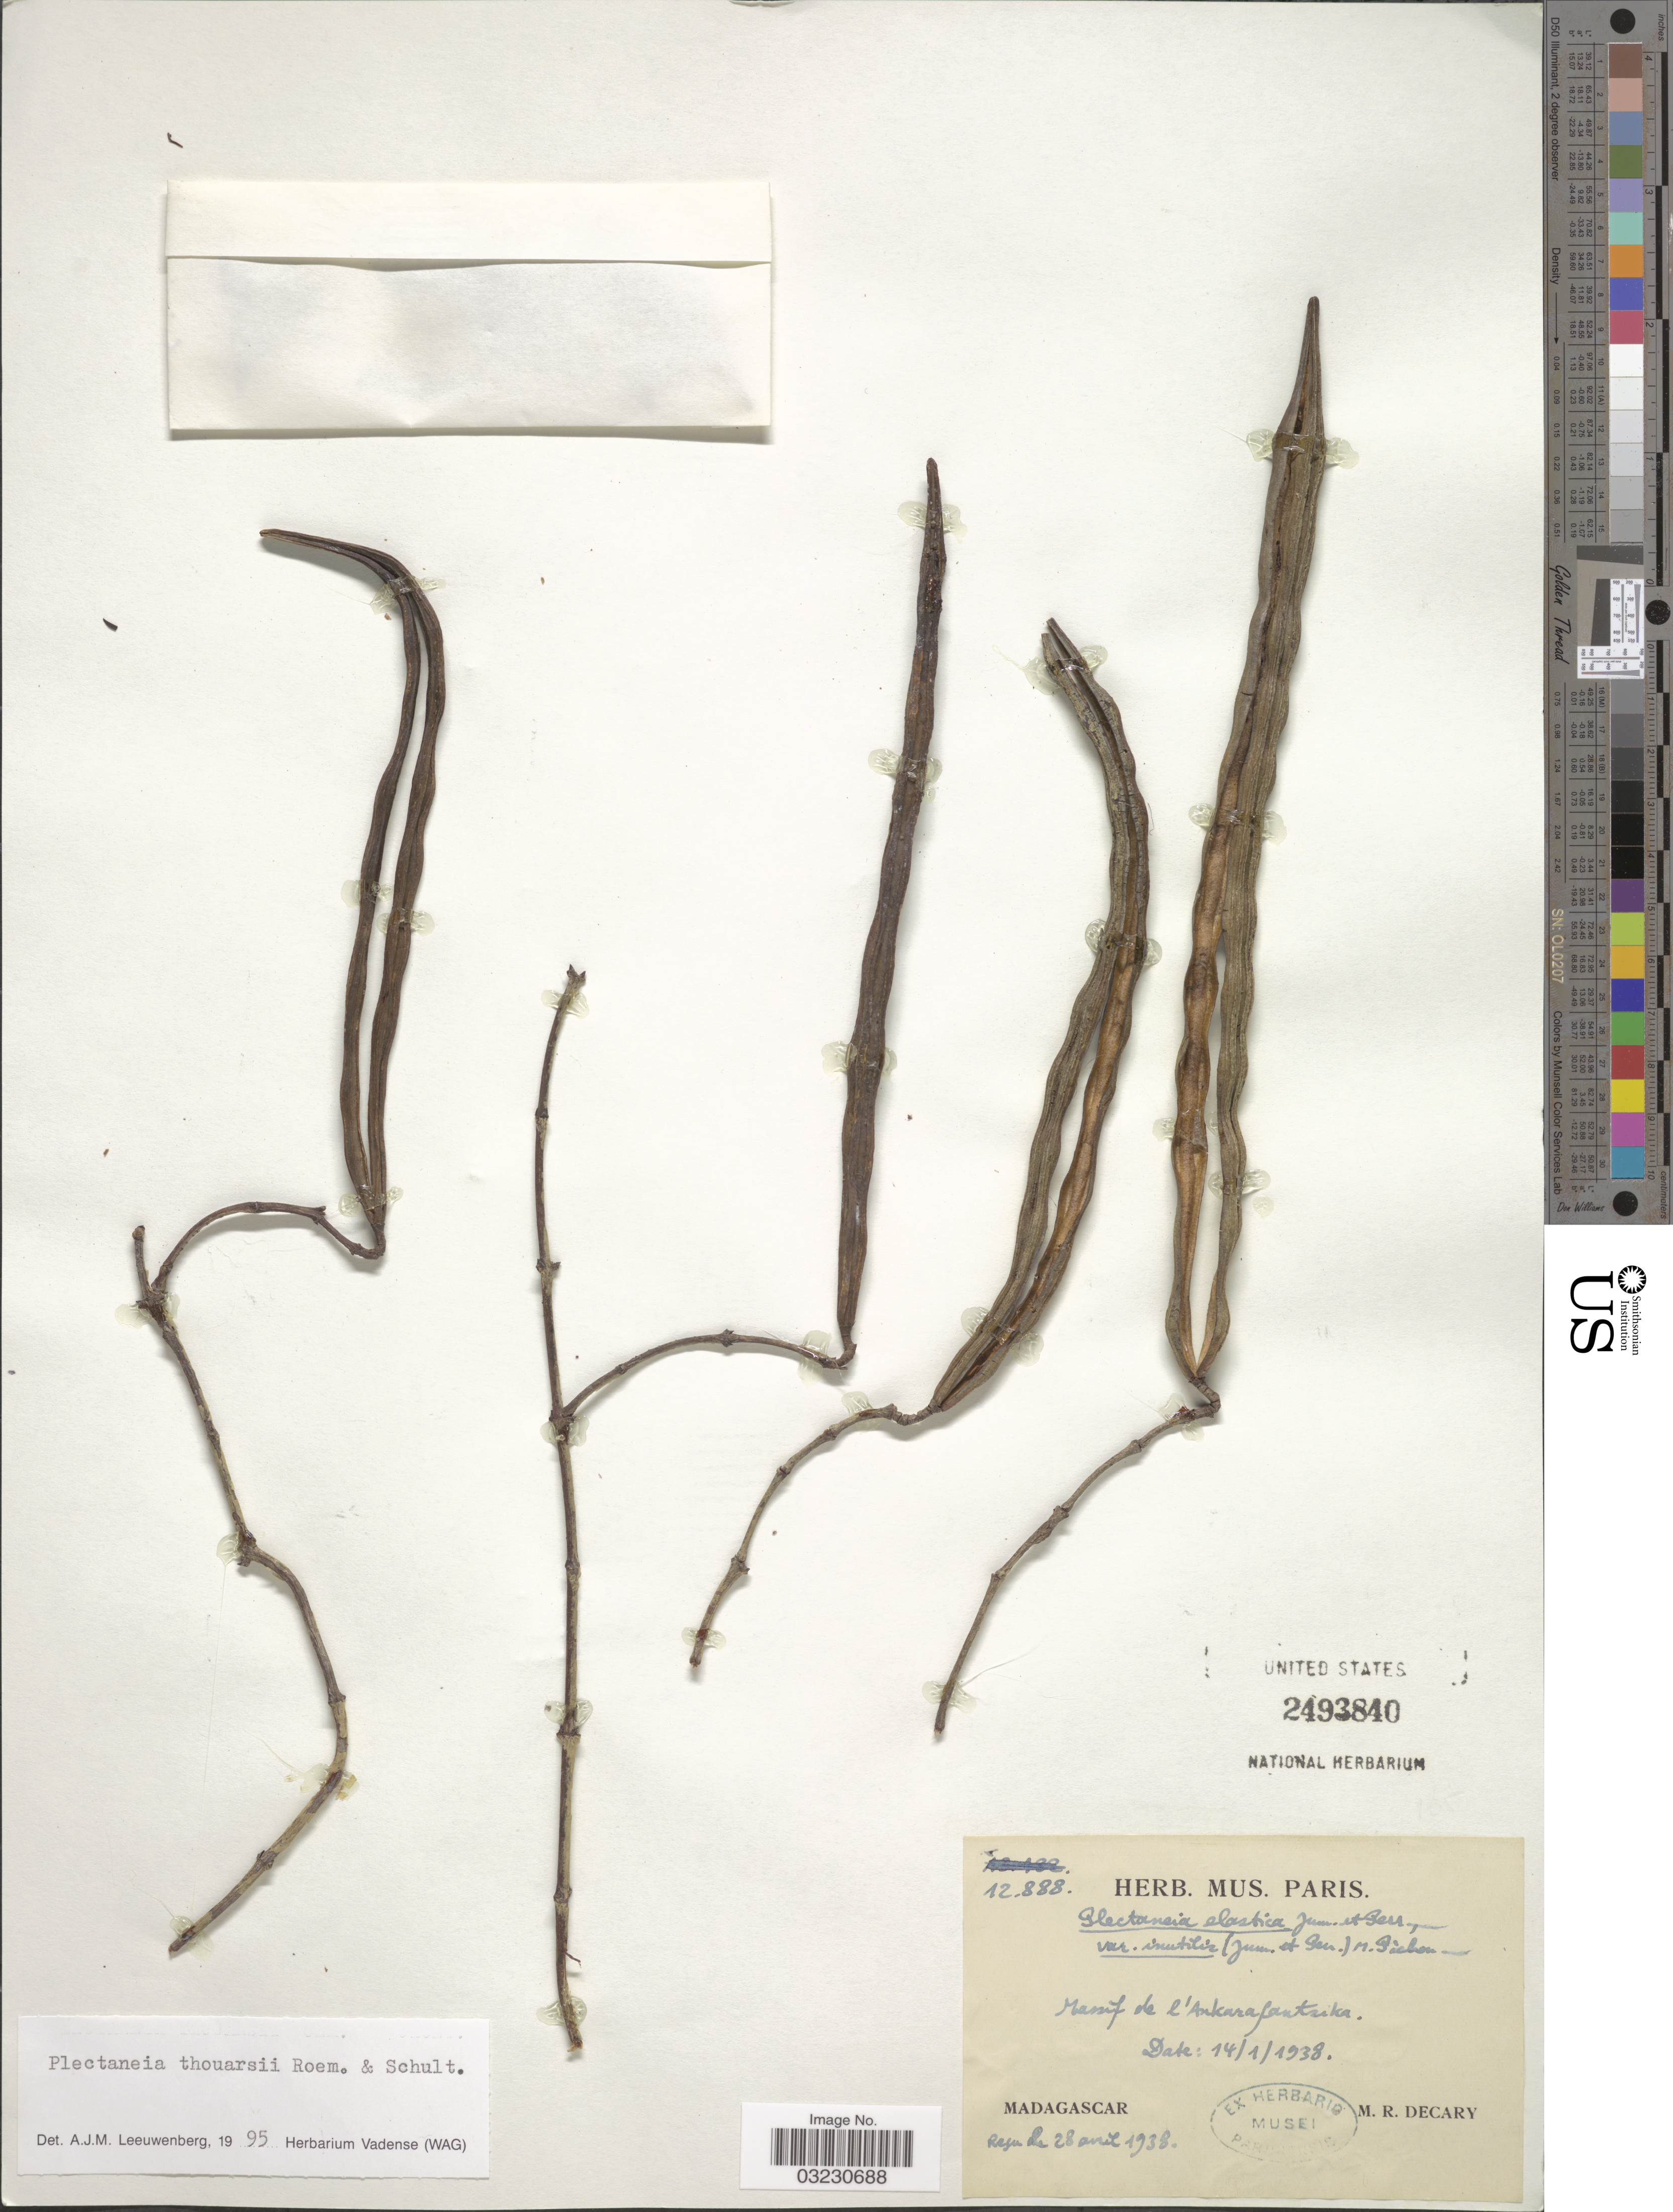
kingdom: Plantae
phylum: Tracheophyta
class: Magnoliopsida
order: Gentianales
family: Apocynaceae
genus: Plectaneia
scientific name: Plectaneia thouarsii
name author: Roem. & Schult.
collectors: R. Decary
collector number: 12888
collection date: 1938-01-14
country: Madagascar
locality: Massif de l'Ankarafantsika.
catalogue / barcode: US 2493840